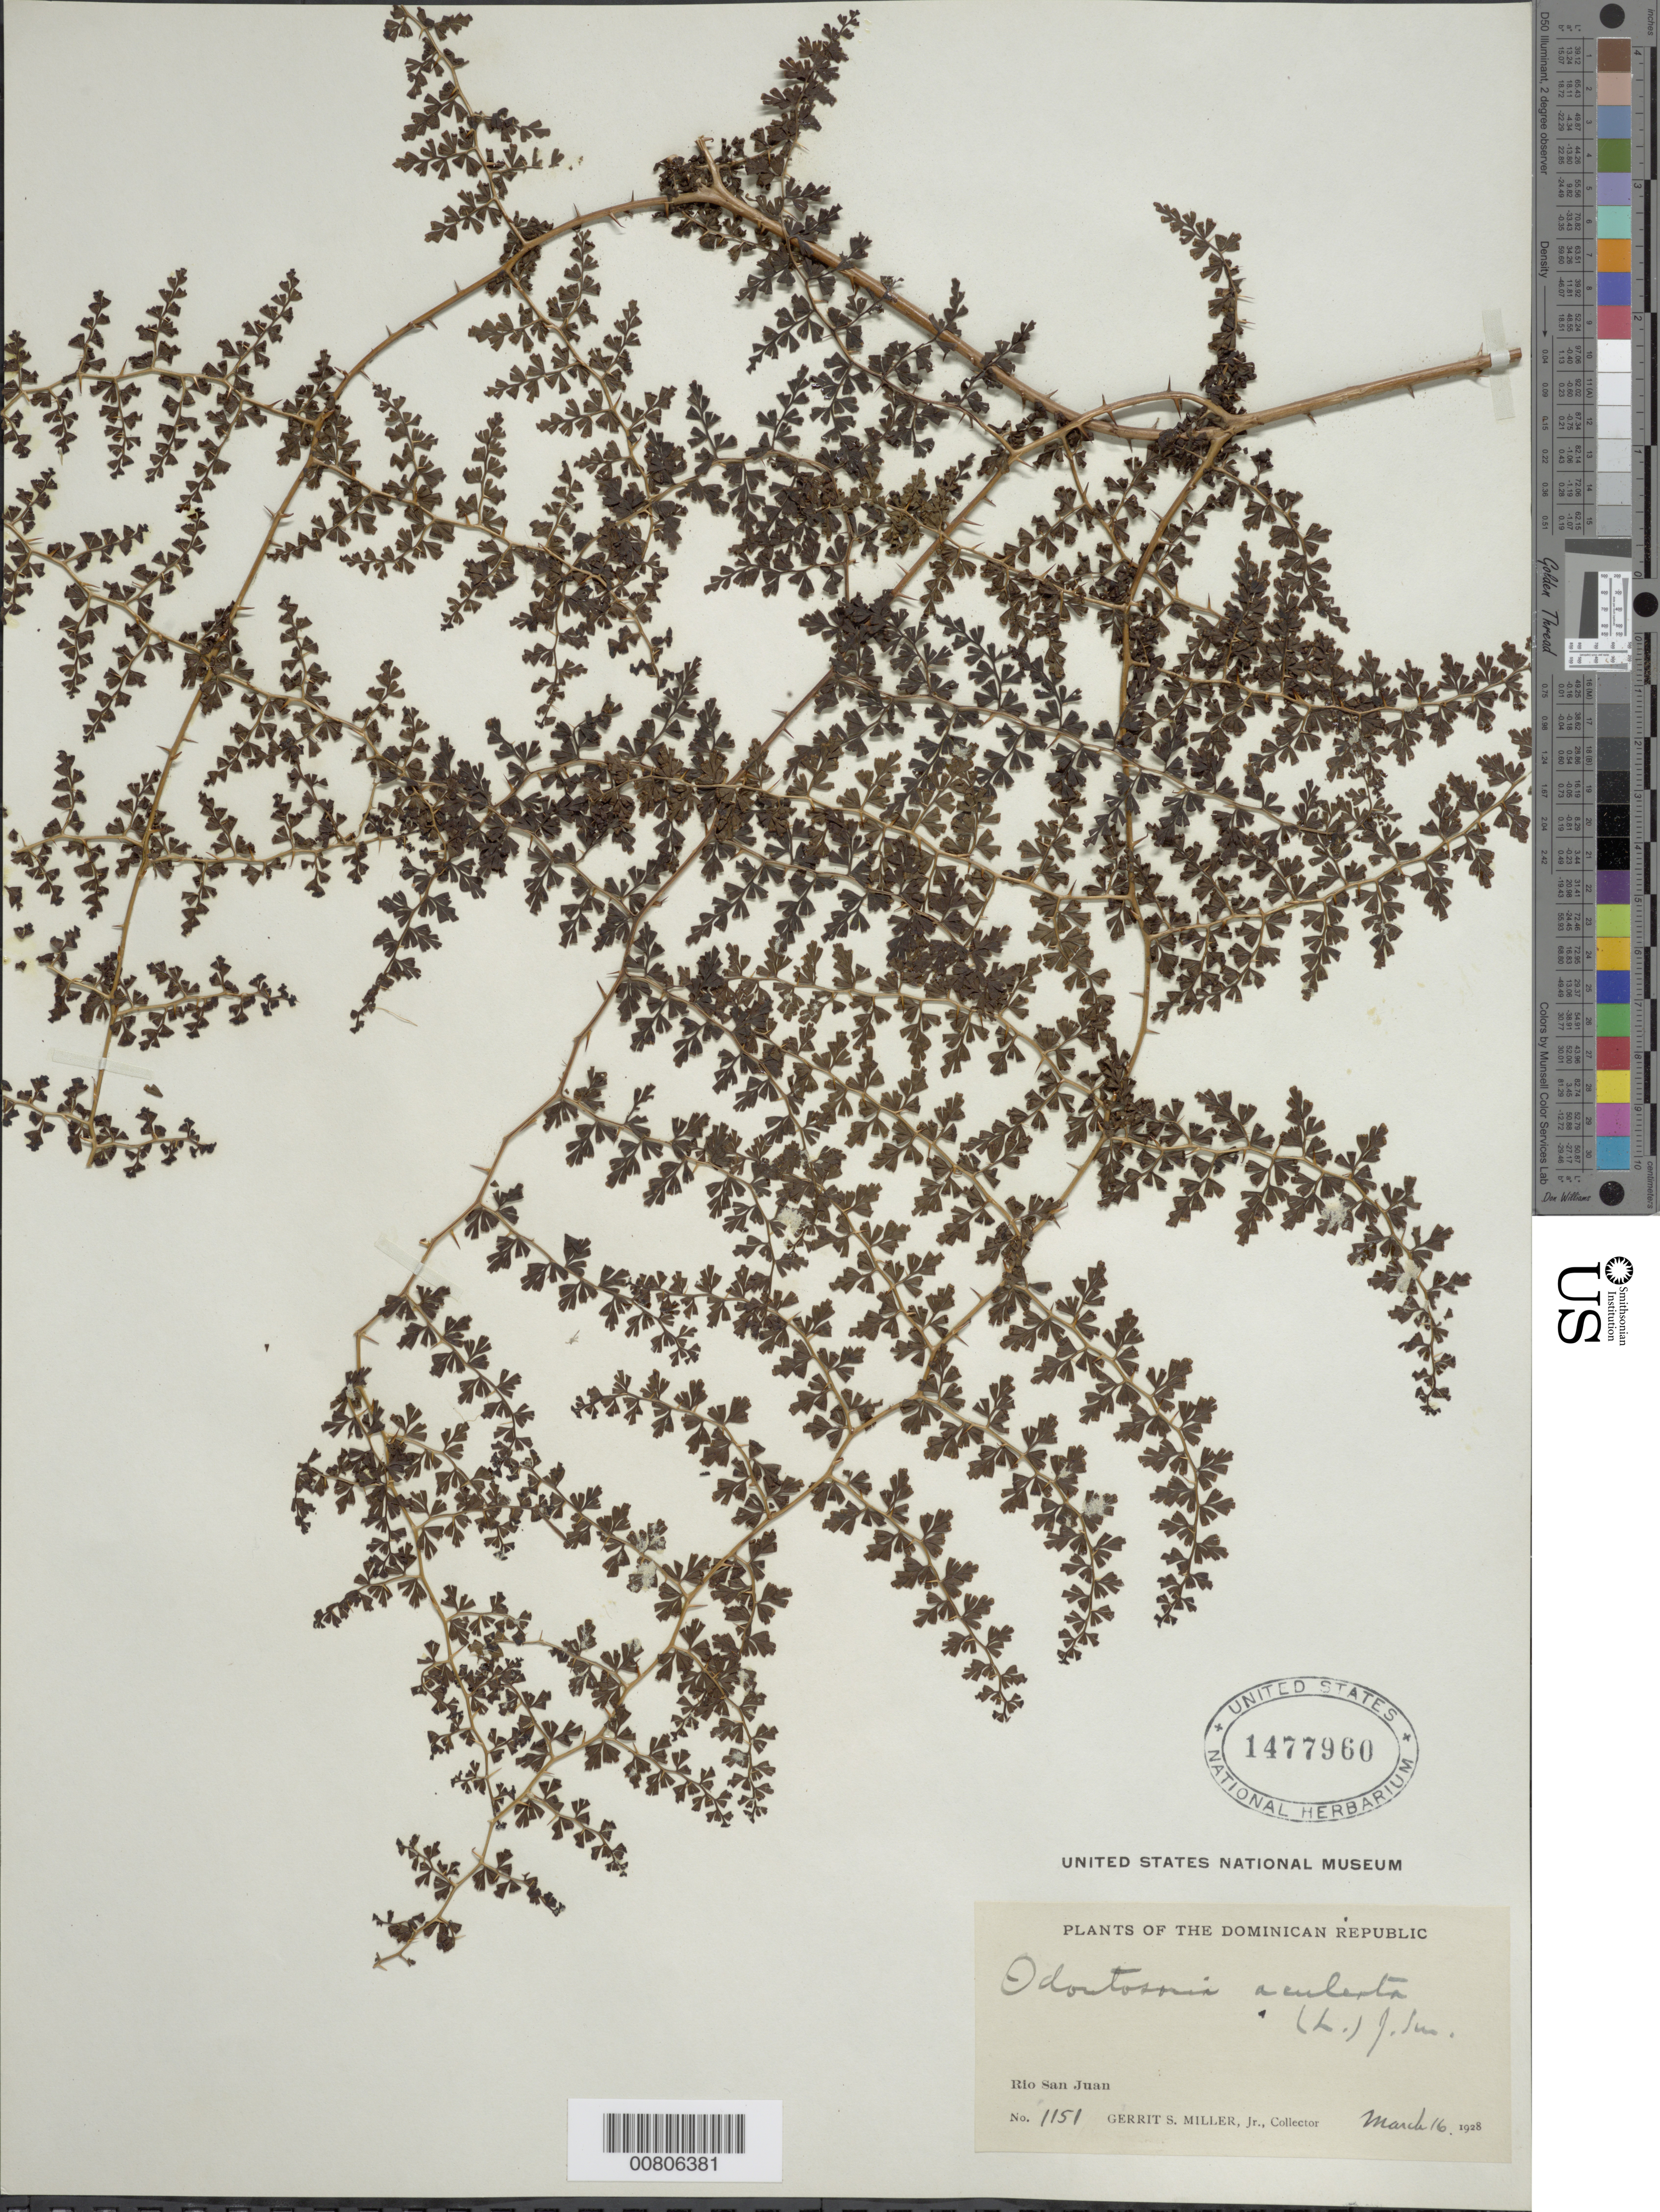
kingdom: Plantae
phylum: Tracheophyta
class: Polypodiopsida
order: Polypodiales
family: Lindsaeaceae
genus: Odontosoria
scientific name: Odontosoria aculeata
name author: (L.) J. Sm.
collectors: G. S. Miller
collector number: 1151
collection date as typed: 16 Mar 1928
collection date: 1928-03-16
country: Dominican Republic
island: Hispaniola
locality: Río San Juan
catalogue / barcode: US 1477960